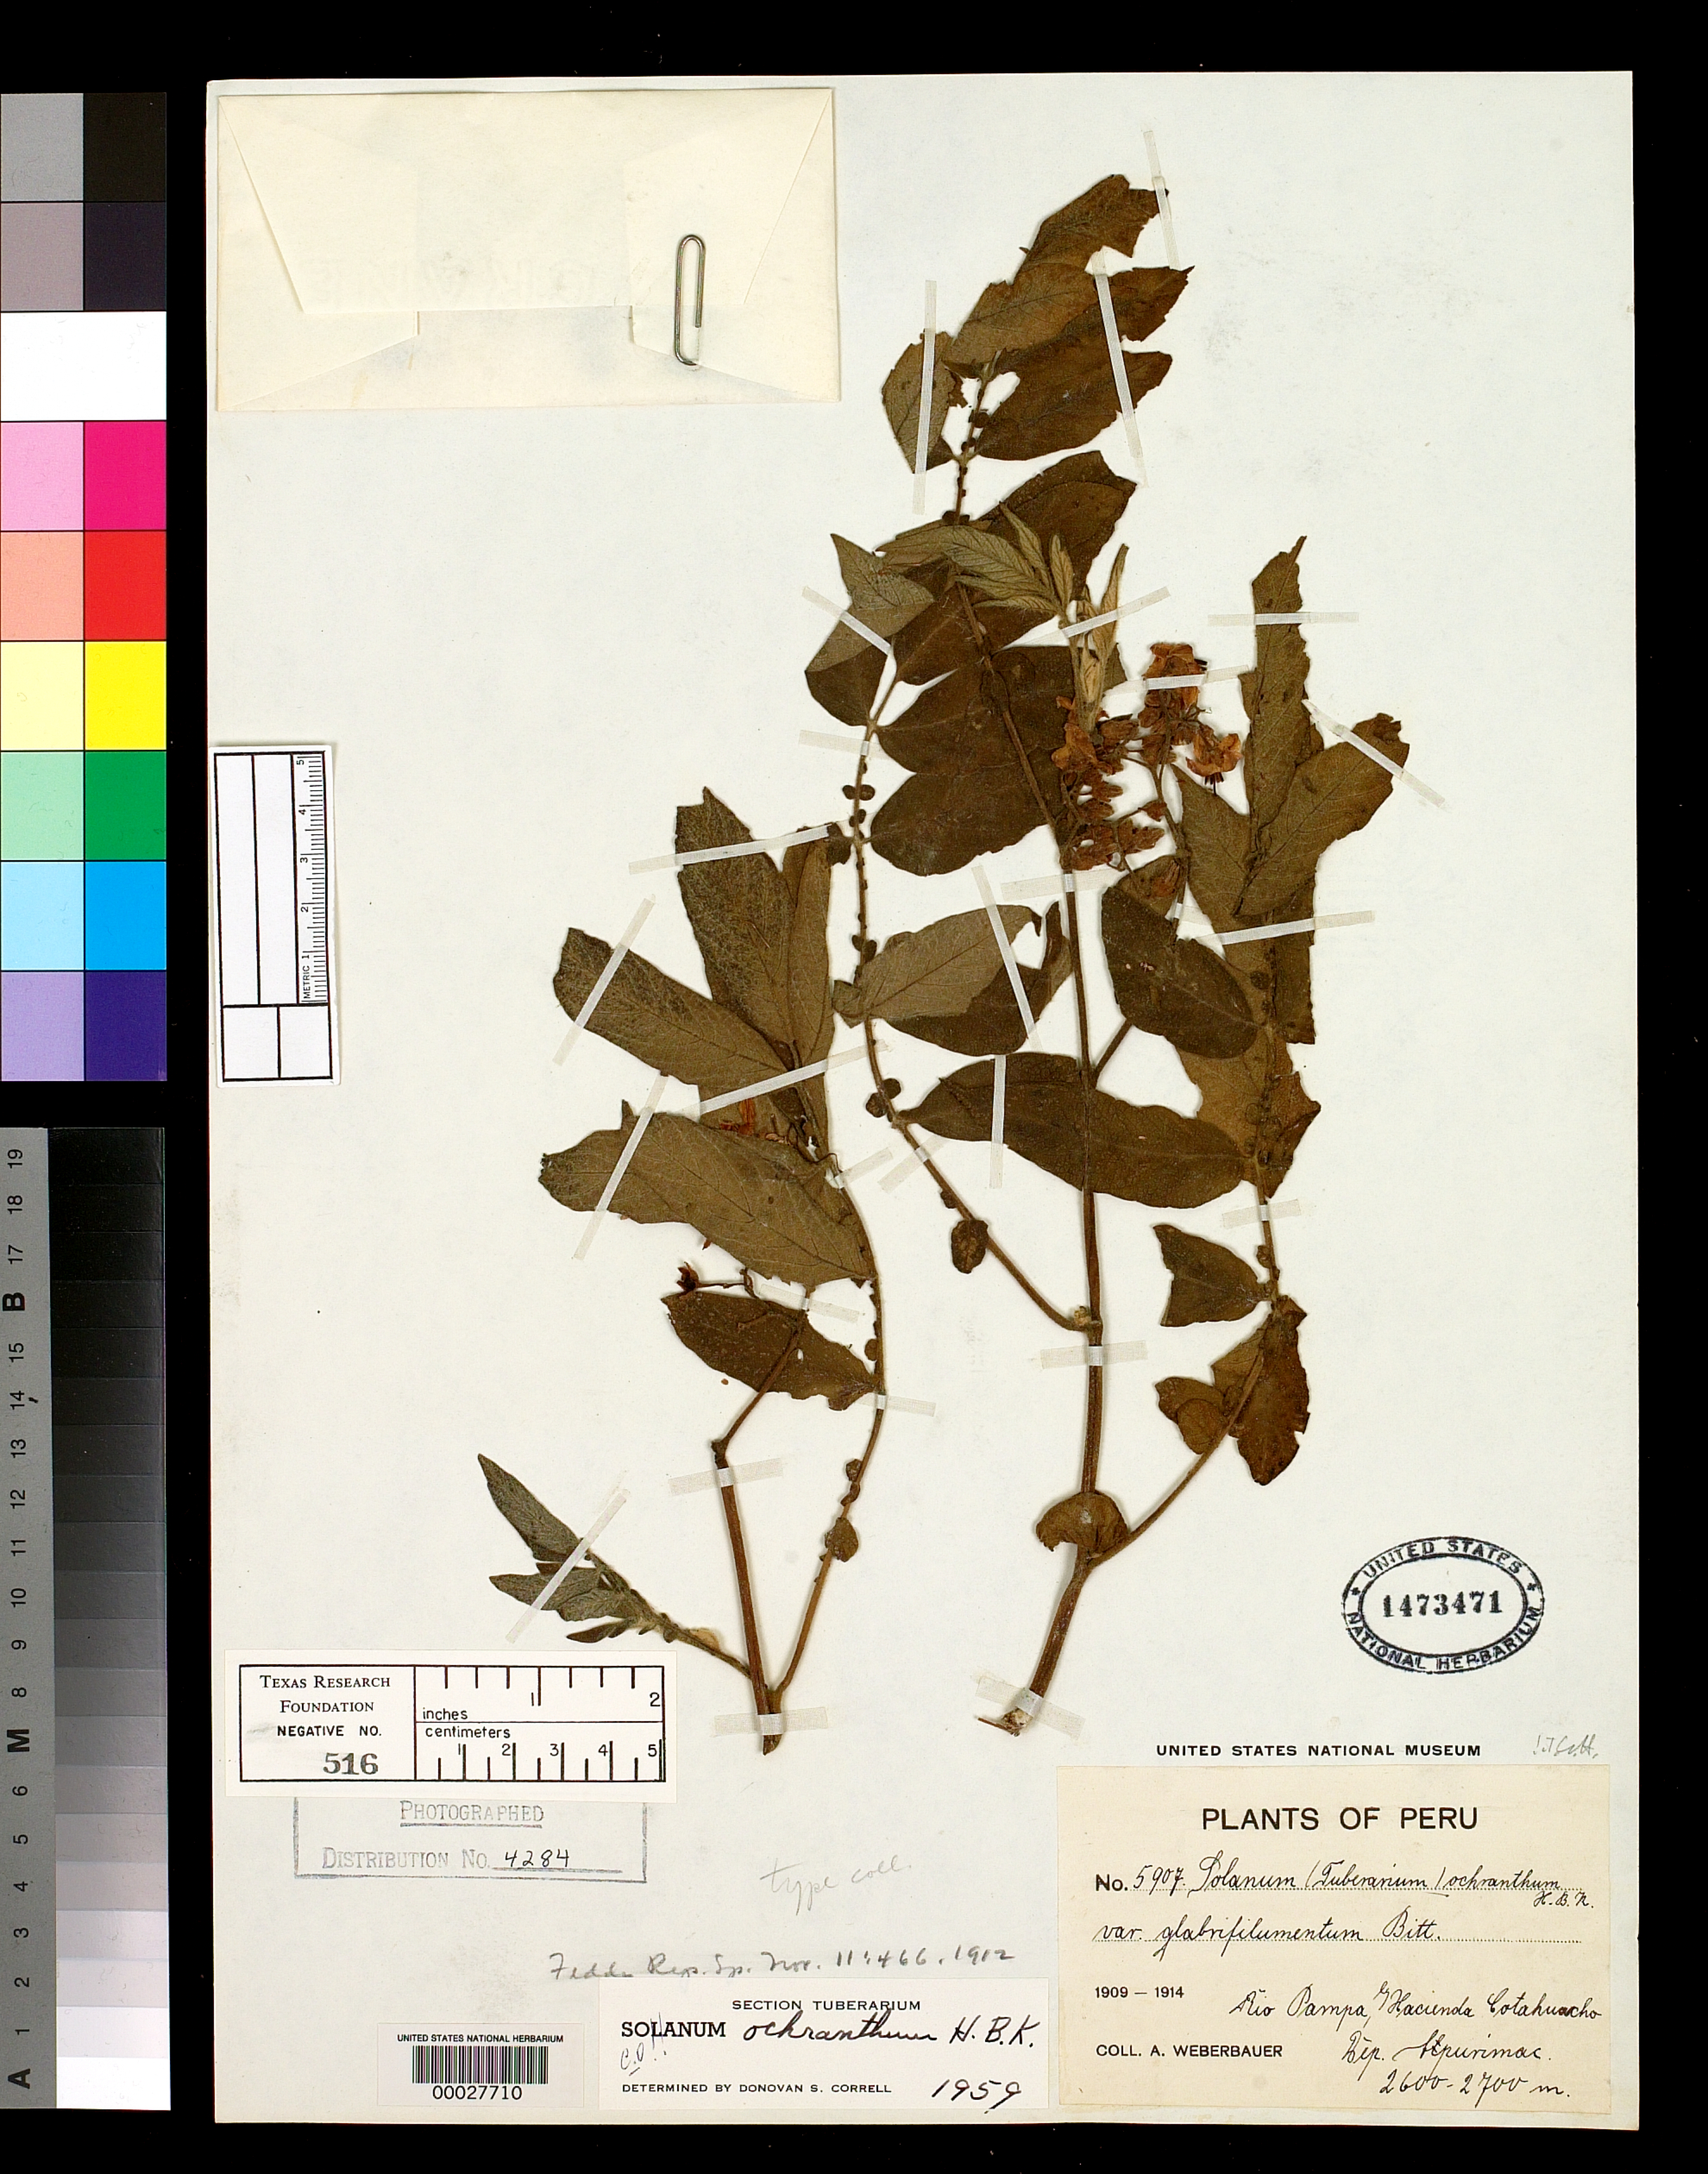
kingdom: Plantae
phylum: Tracheophyta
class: Magnoliopsida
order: Solanales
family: Solanaceae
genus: Solanum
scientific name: Solanum ochranthum var. glabrifilamentum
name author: Bitter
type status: Isotype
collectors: A. Weberbauer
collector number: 5907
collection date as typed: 1909 to -- --- 1914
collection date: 1909/1914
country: Peru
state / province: Apurímac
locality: Río Pampa [?]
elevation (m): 2600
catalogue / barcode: US 1473471